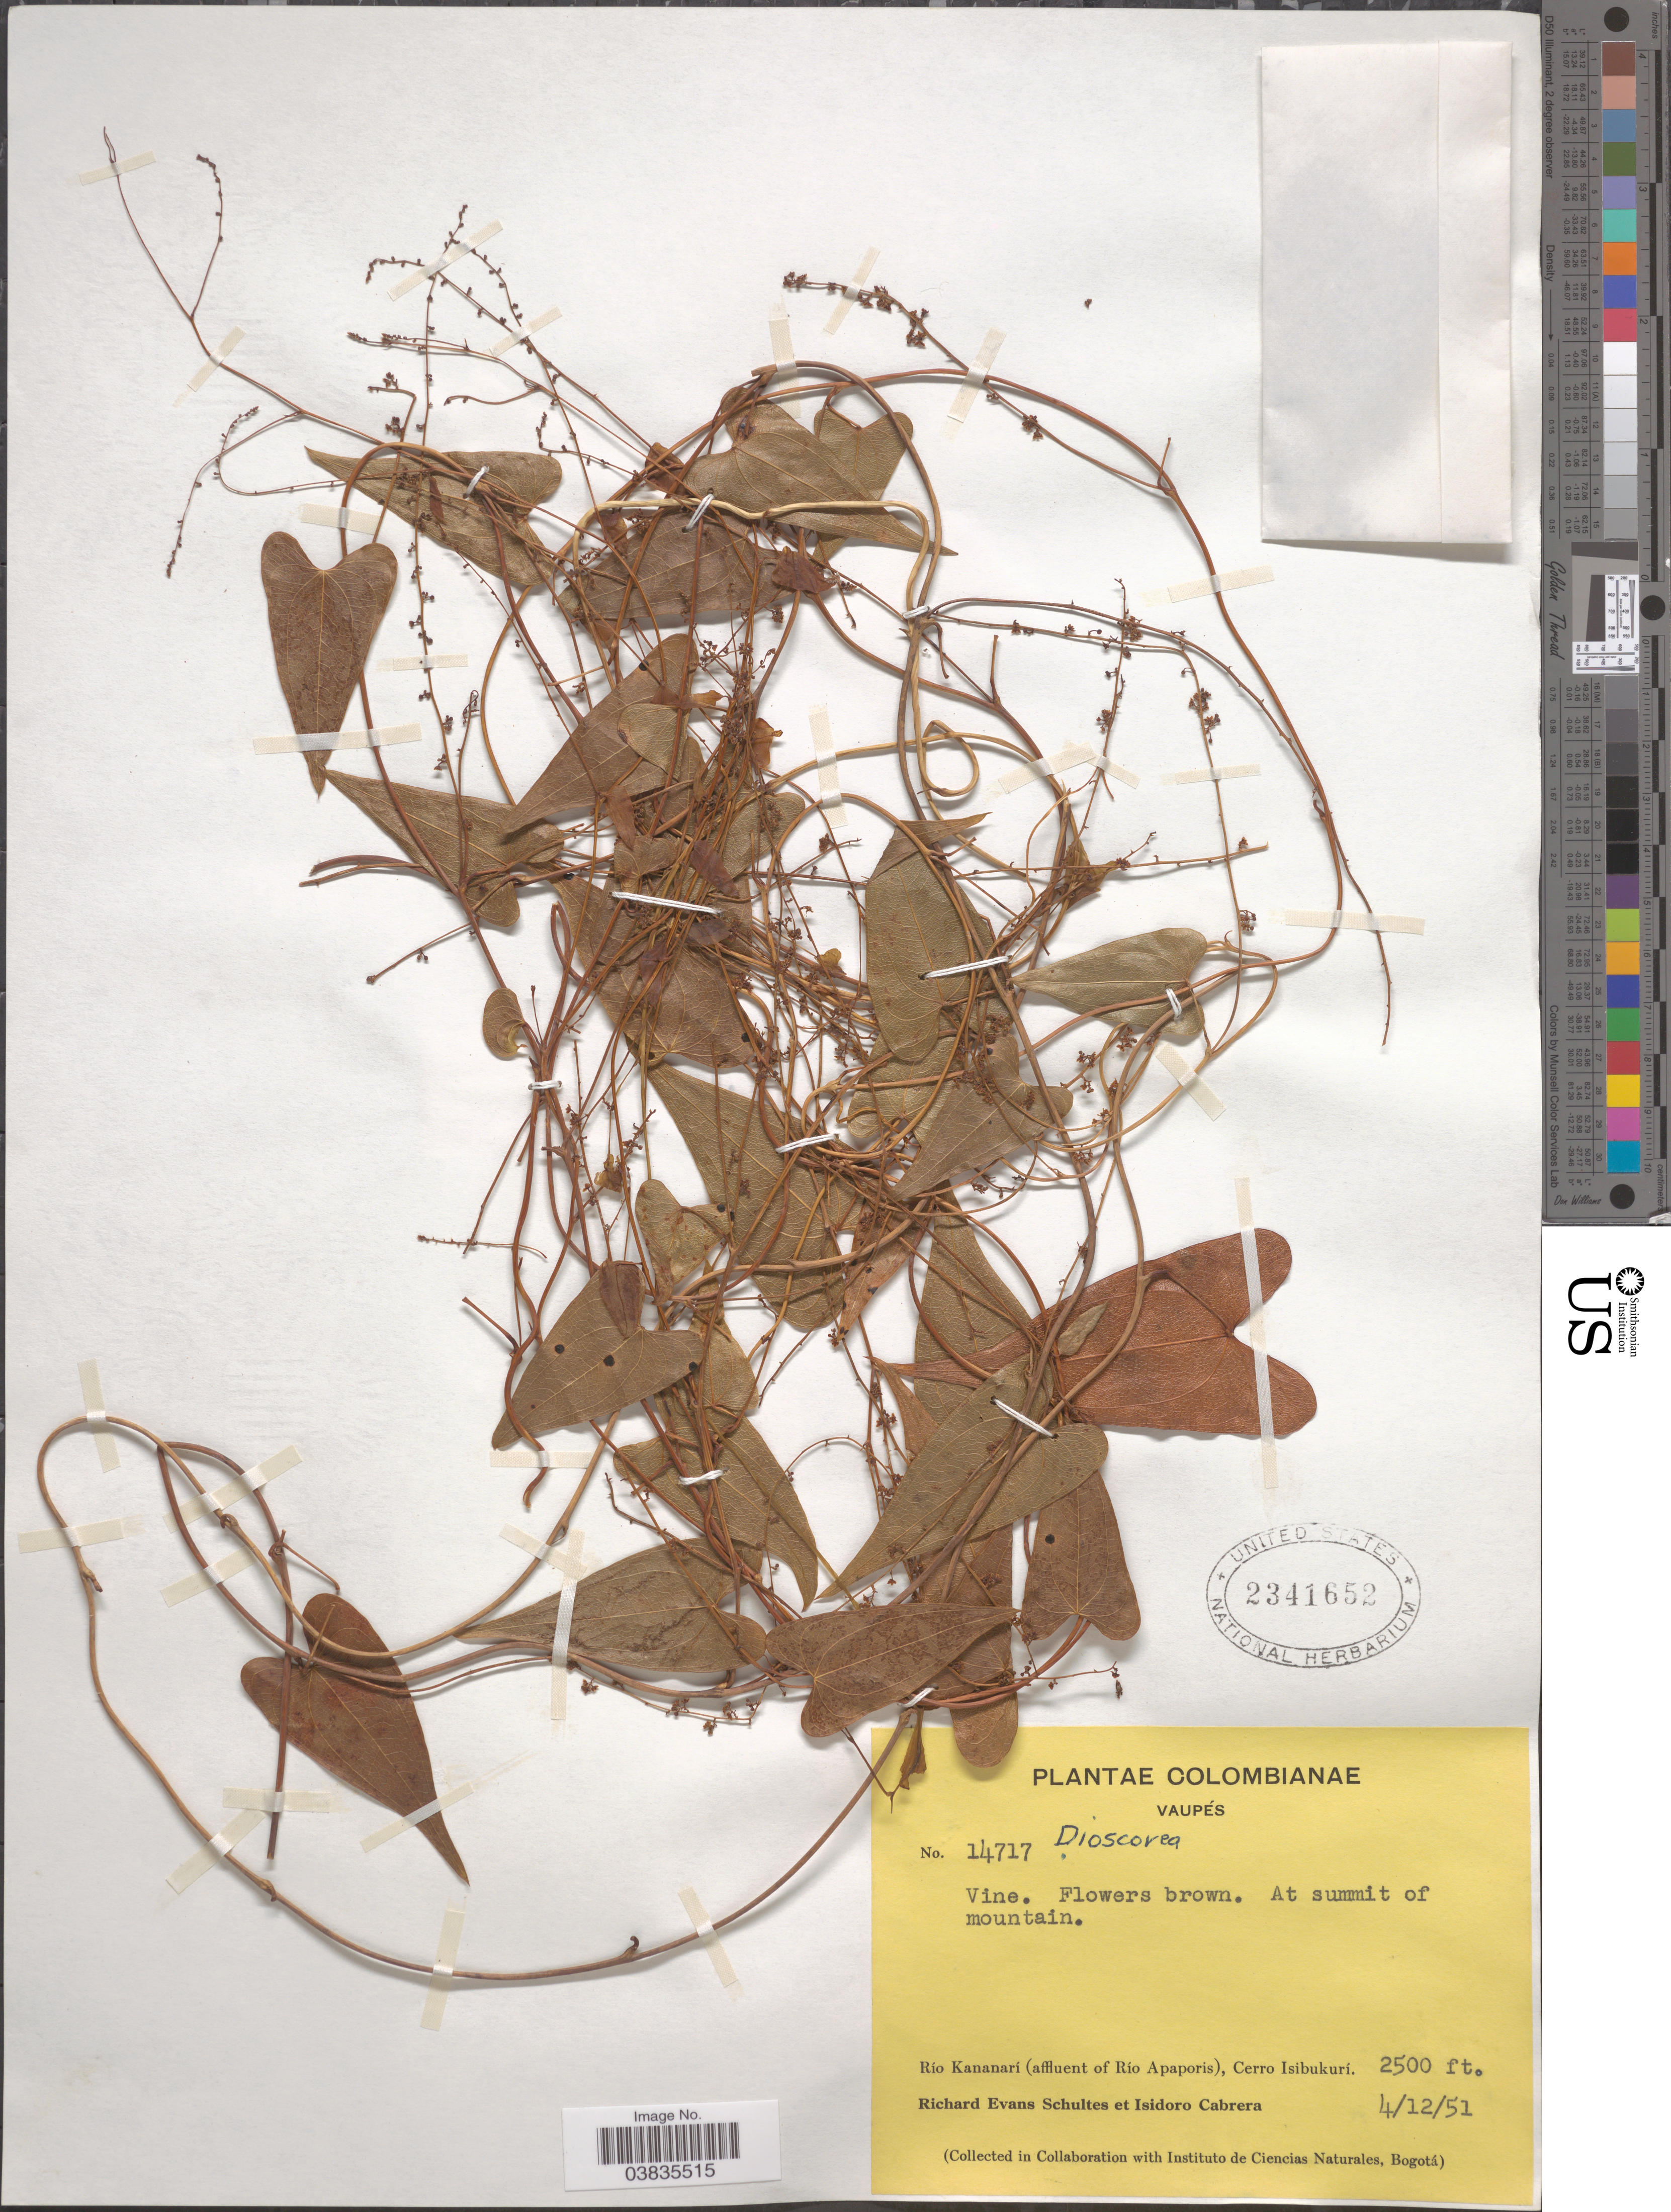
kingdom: Plantae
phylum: Tracheophyta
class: Liliopsida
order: Dioscoreales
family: Dioscoreaceae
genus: Dioscorea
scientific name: Dioscorea sp.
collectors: R. E. Schultes & I. Cabrera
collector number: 14717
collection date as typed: Transcribed d/m/y: 4/12/51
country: Colombia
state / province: Vaupés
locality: Río Kananarí (affluent of Río Apaporis), Cerro Isibukurí.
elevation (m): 762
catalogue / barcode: US 2341652